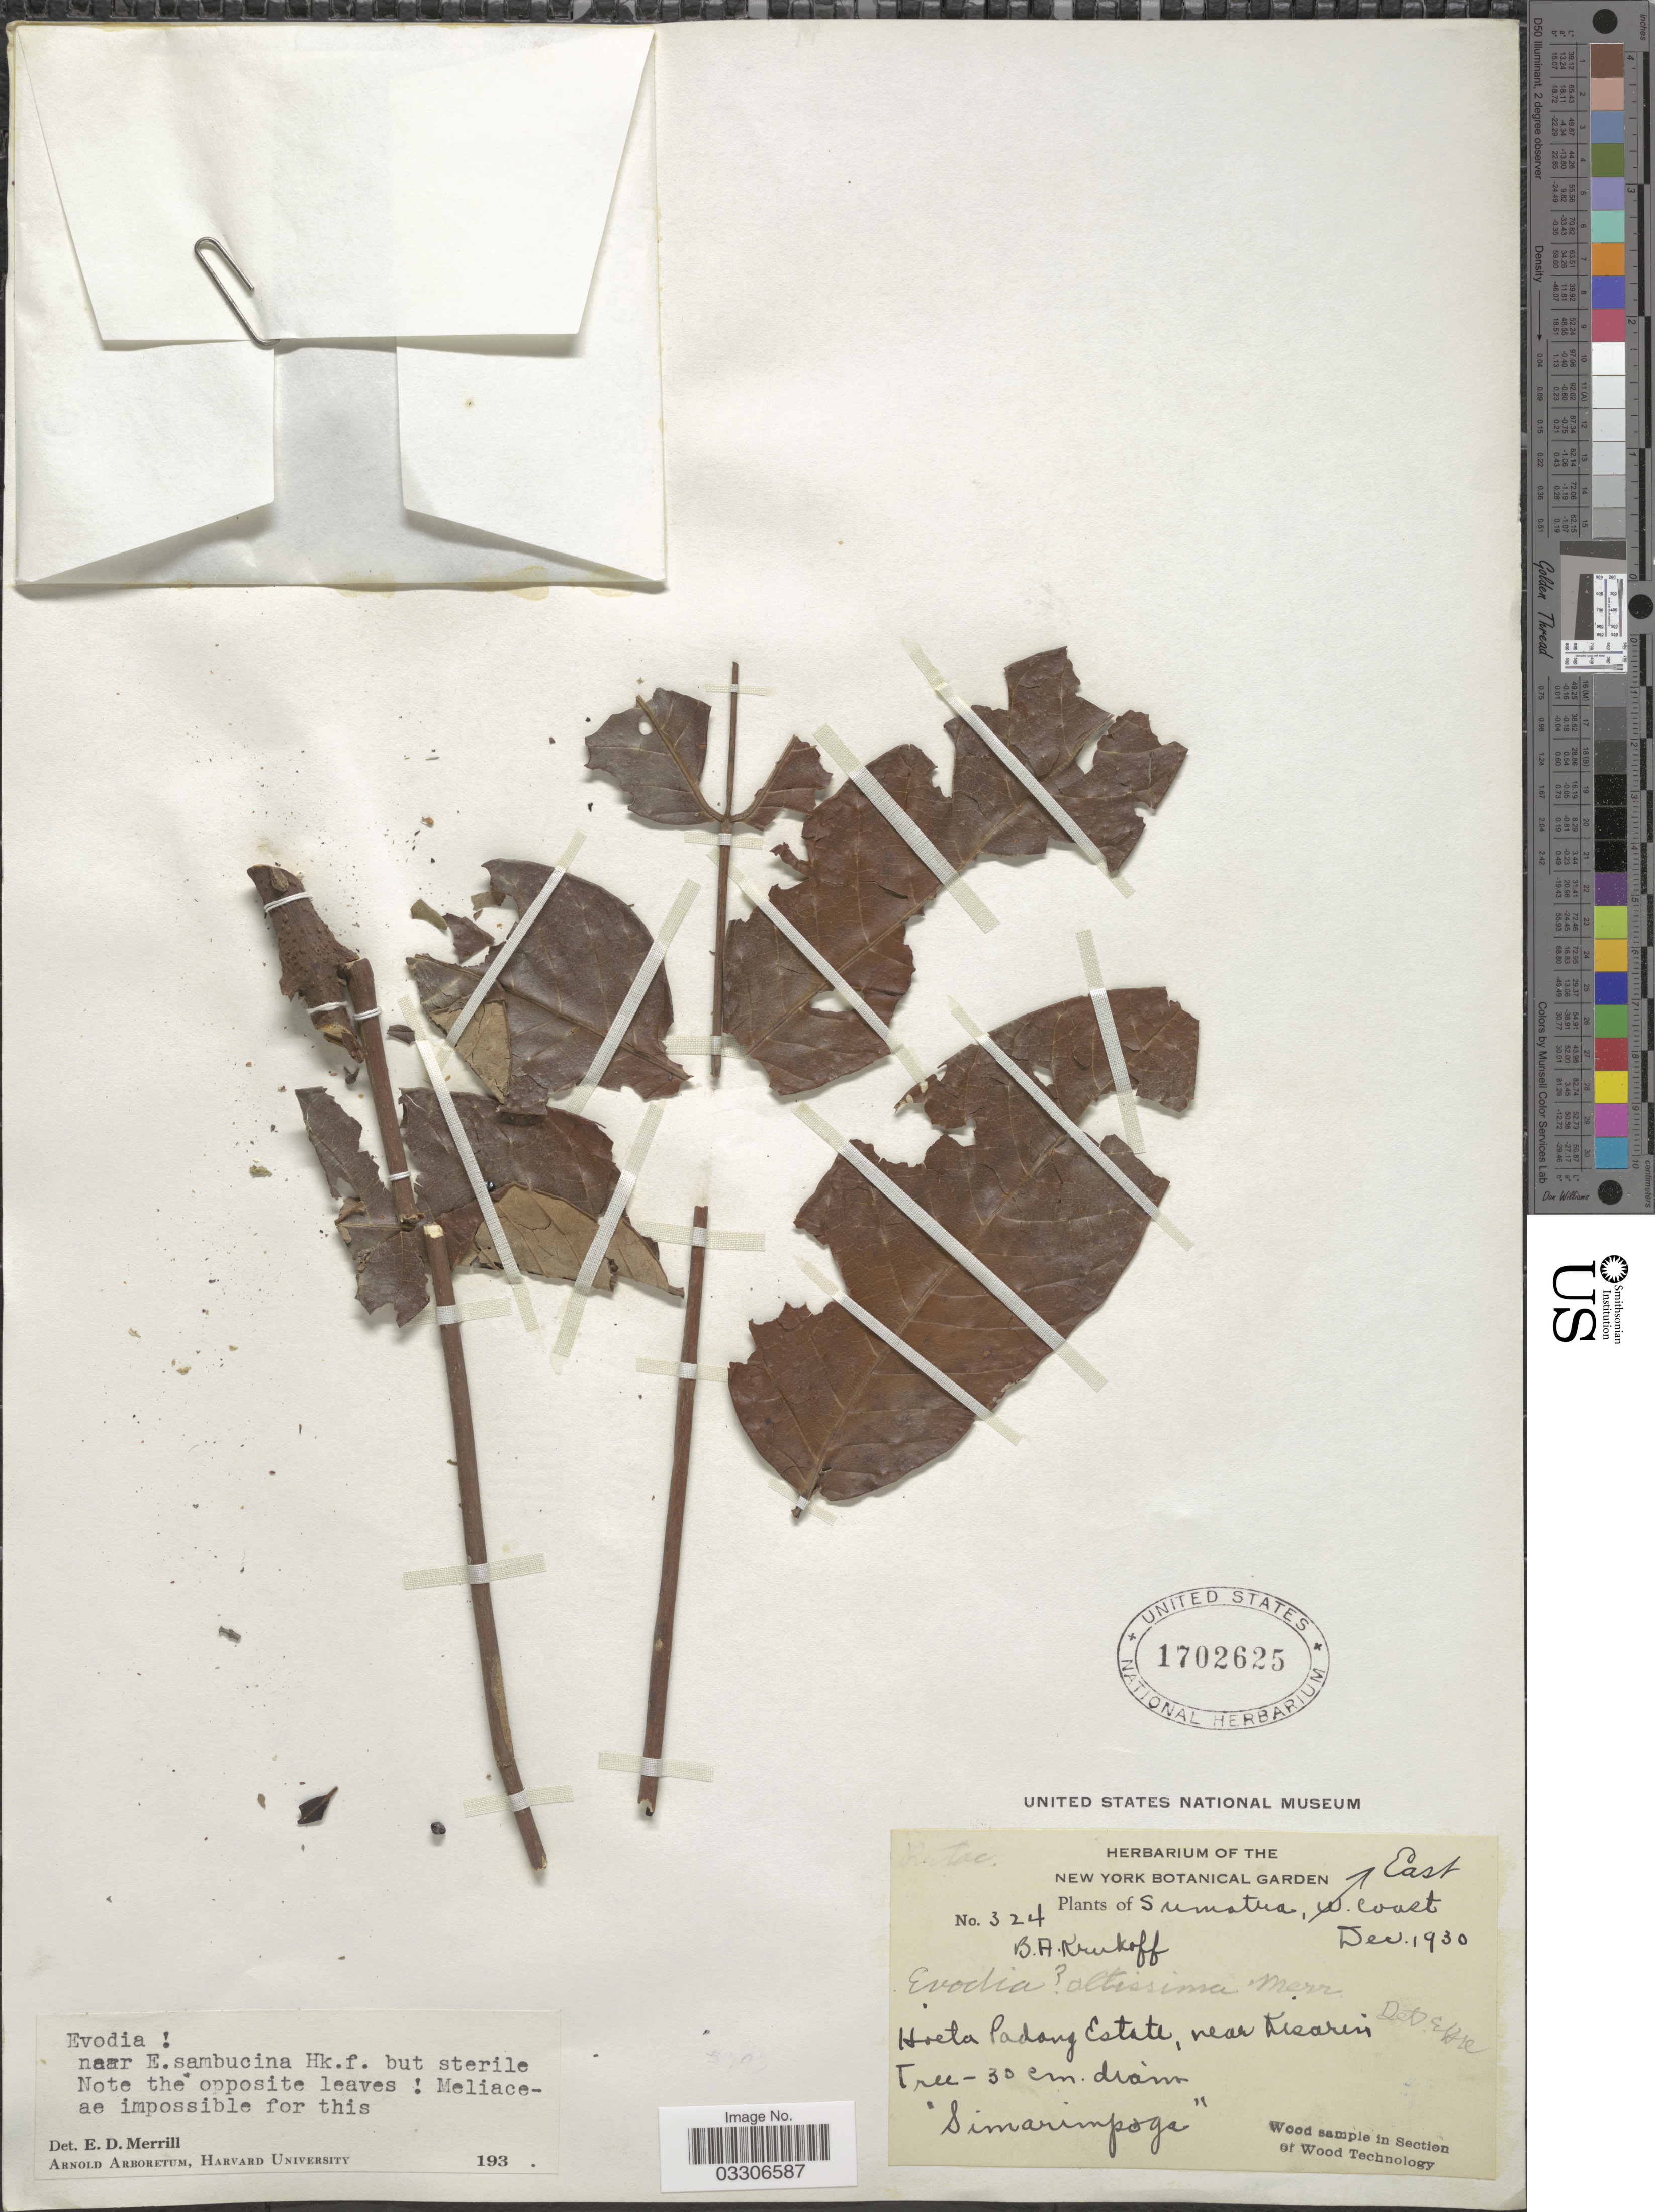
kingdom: Plantae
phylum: Tracheophyta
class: Magnoliopsida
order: Sapindales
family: Rutaceae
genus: Euodia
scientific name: Euodia sp.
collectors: B. A. Krukoff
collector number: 324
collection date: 1930-12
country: Indonesia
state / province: Sumatra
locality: East Coast. Hreta [interpreted] Padang Estate, near Kisarin.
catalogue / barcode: US 1702625